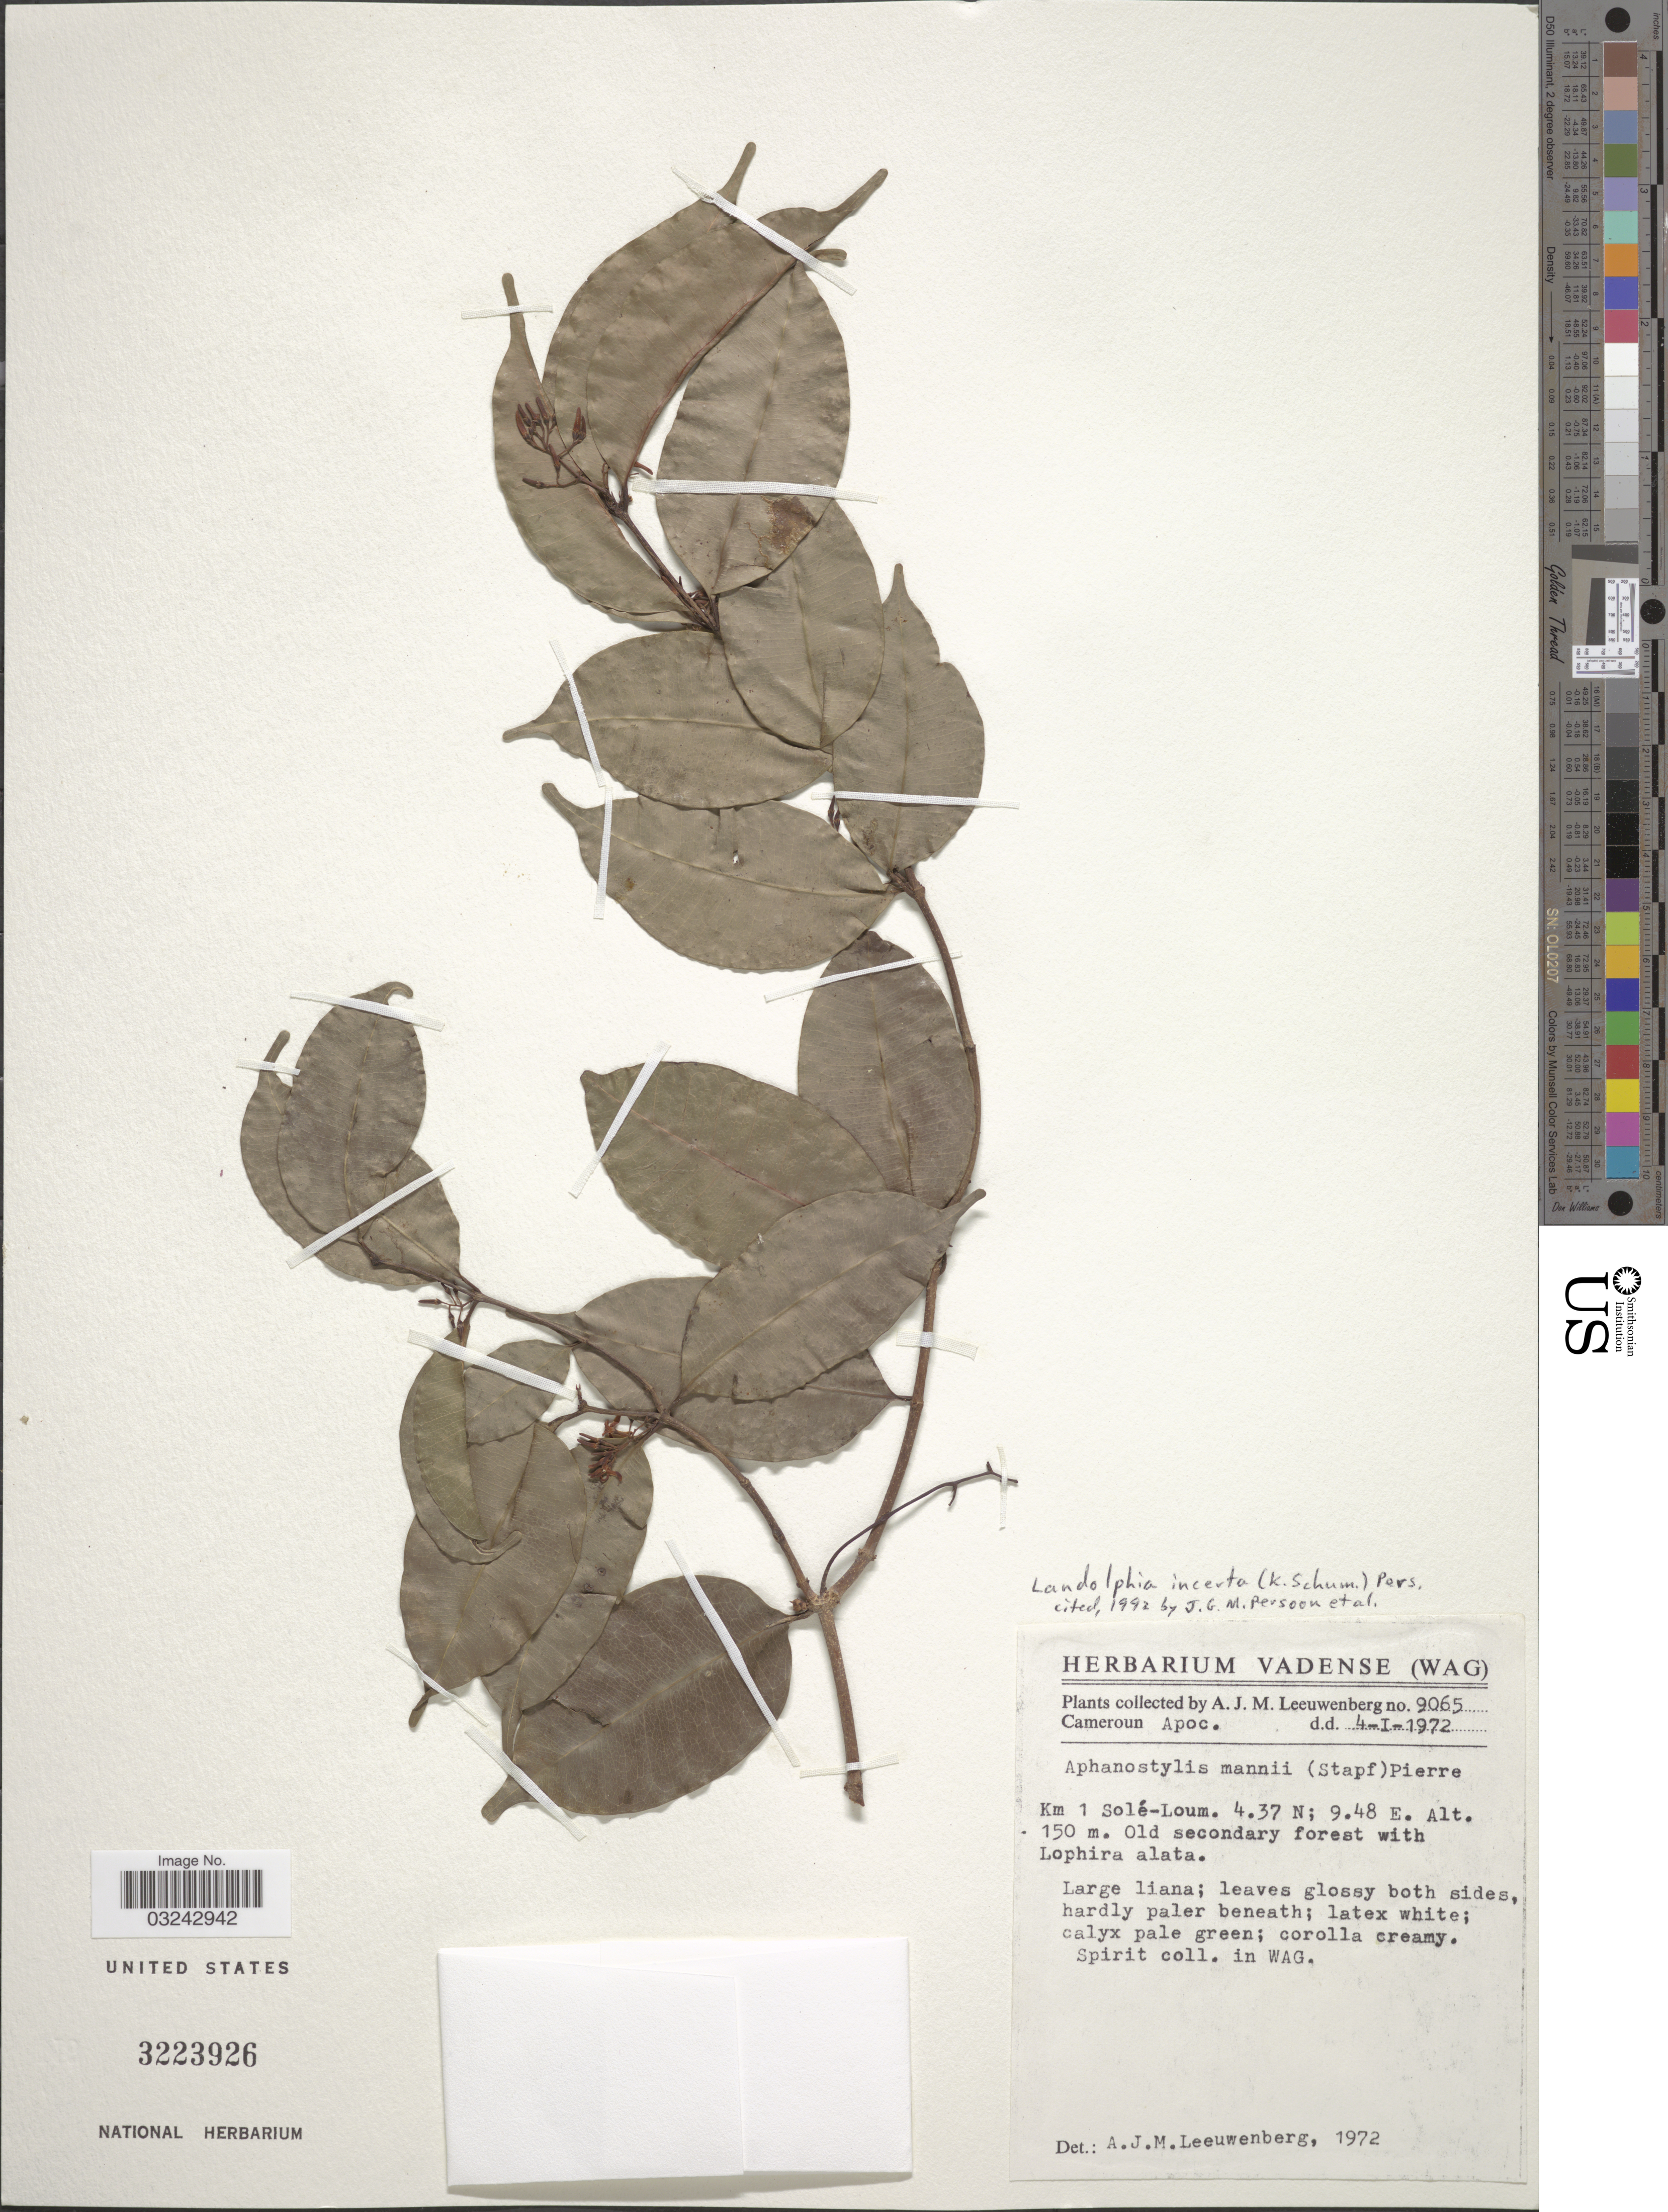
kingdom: Plantae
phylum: Tracheophyta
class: Magnoliopsida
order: Gentianales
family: Apocynaceae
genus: Landolphia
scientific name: Landolphia incerta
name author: (K. Schum.) J.G.M. Pers.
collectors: A. J. M. Leeuwenberg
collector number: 9065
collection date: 1972-01-04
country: Cameroon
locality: Apoc., Km 1 Solé-Loum.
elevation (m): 150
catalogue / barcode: US 3223926